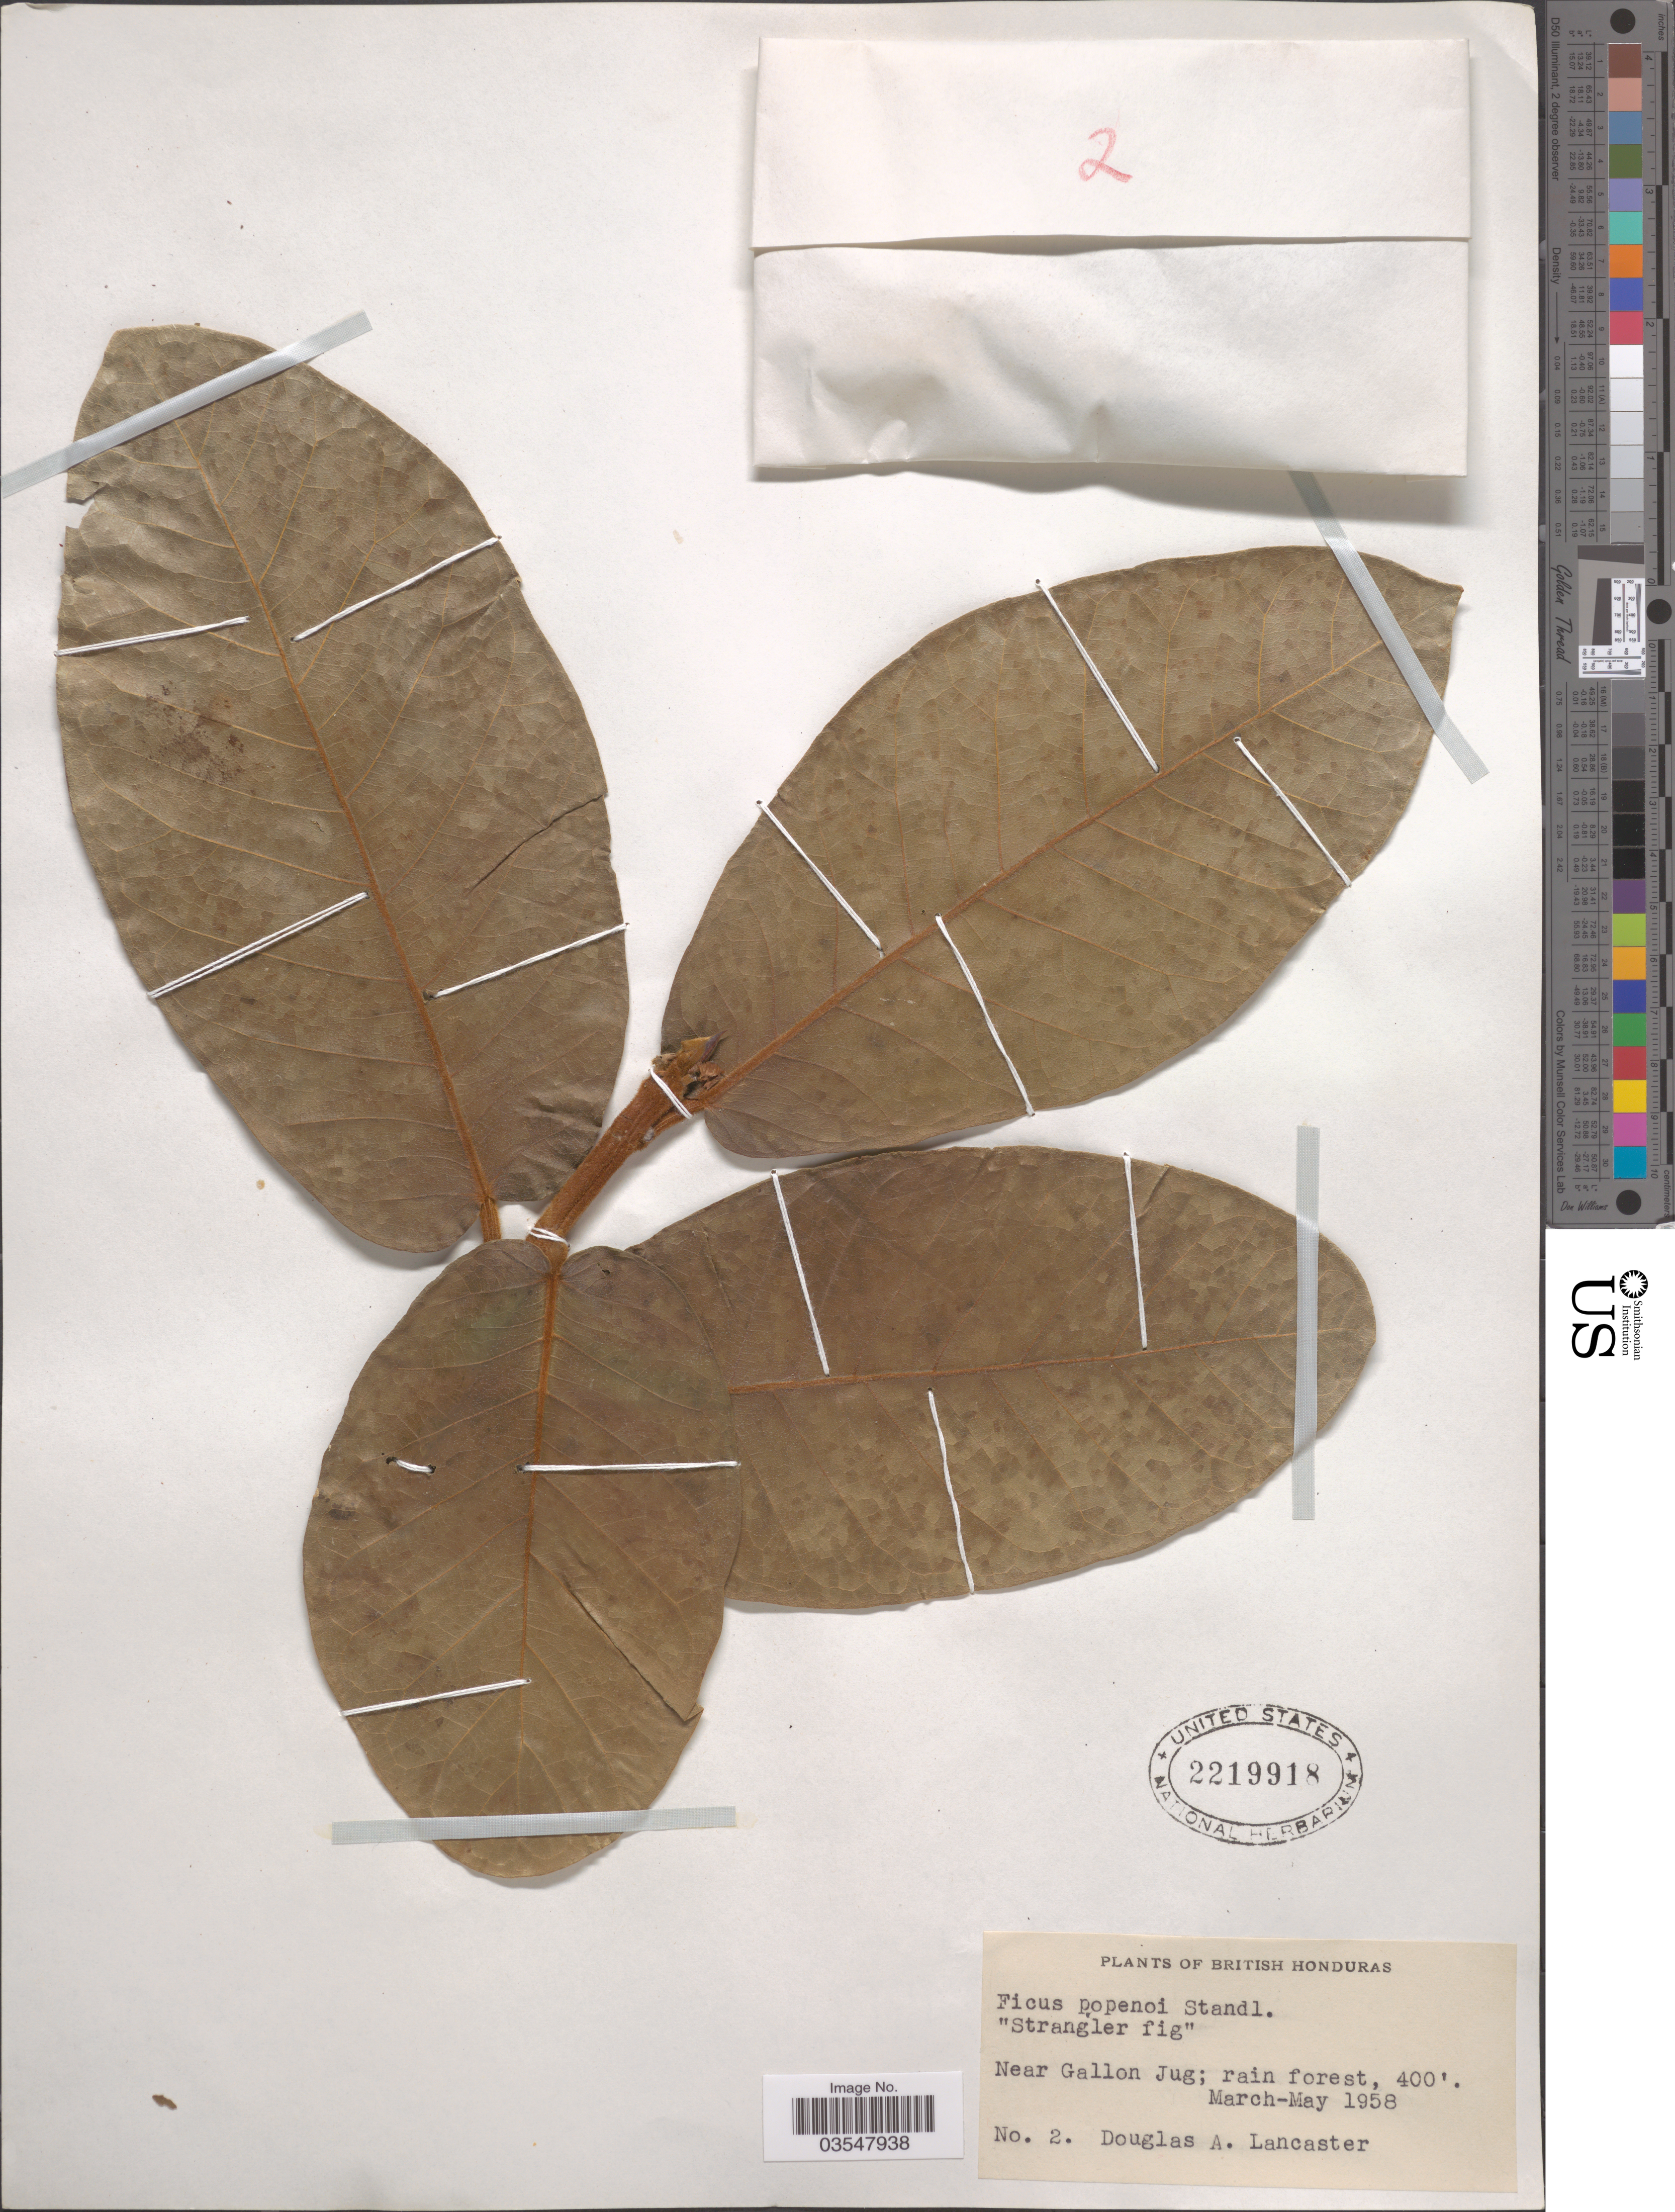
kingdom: Plantae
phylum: Tracheophyta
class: Magnoliopsida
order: Rosales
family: Moraceae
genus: Ficus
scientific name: Ficus popenoei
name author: Standl.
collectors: D. Lancaster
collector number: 2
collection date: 1958-03/1958-05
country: Belize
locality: British Honduras. Near Gallon Jug.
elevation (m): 122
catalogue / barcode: US 2219918